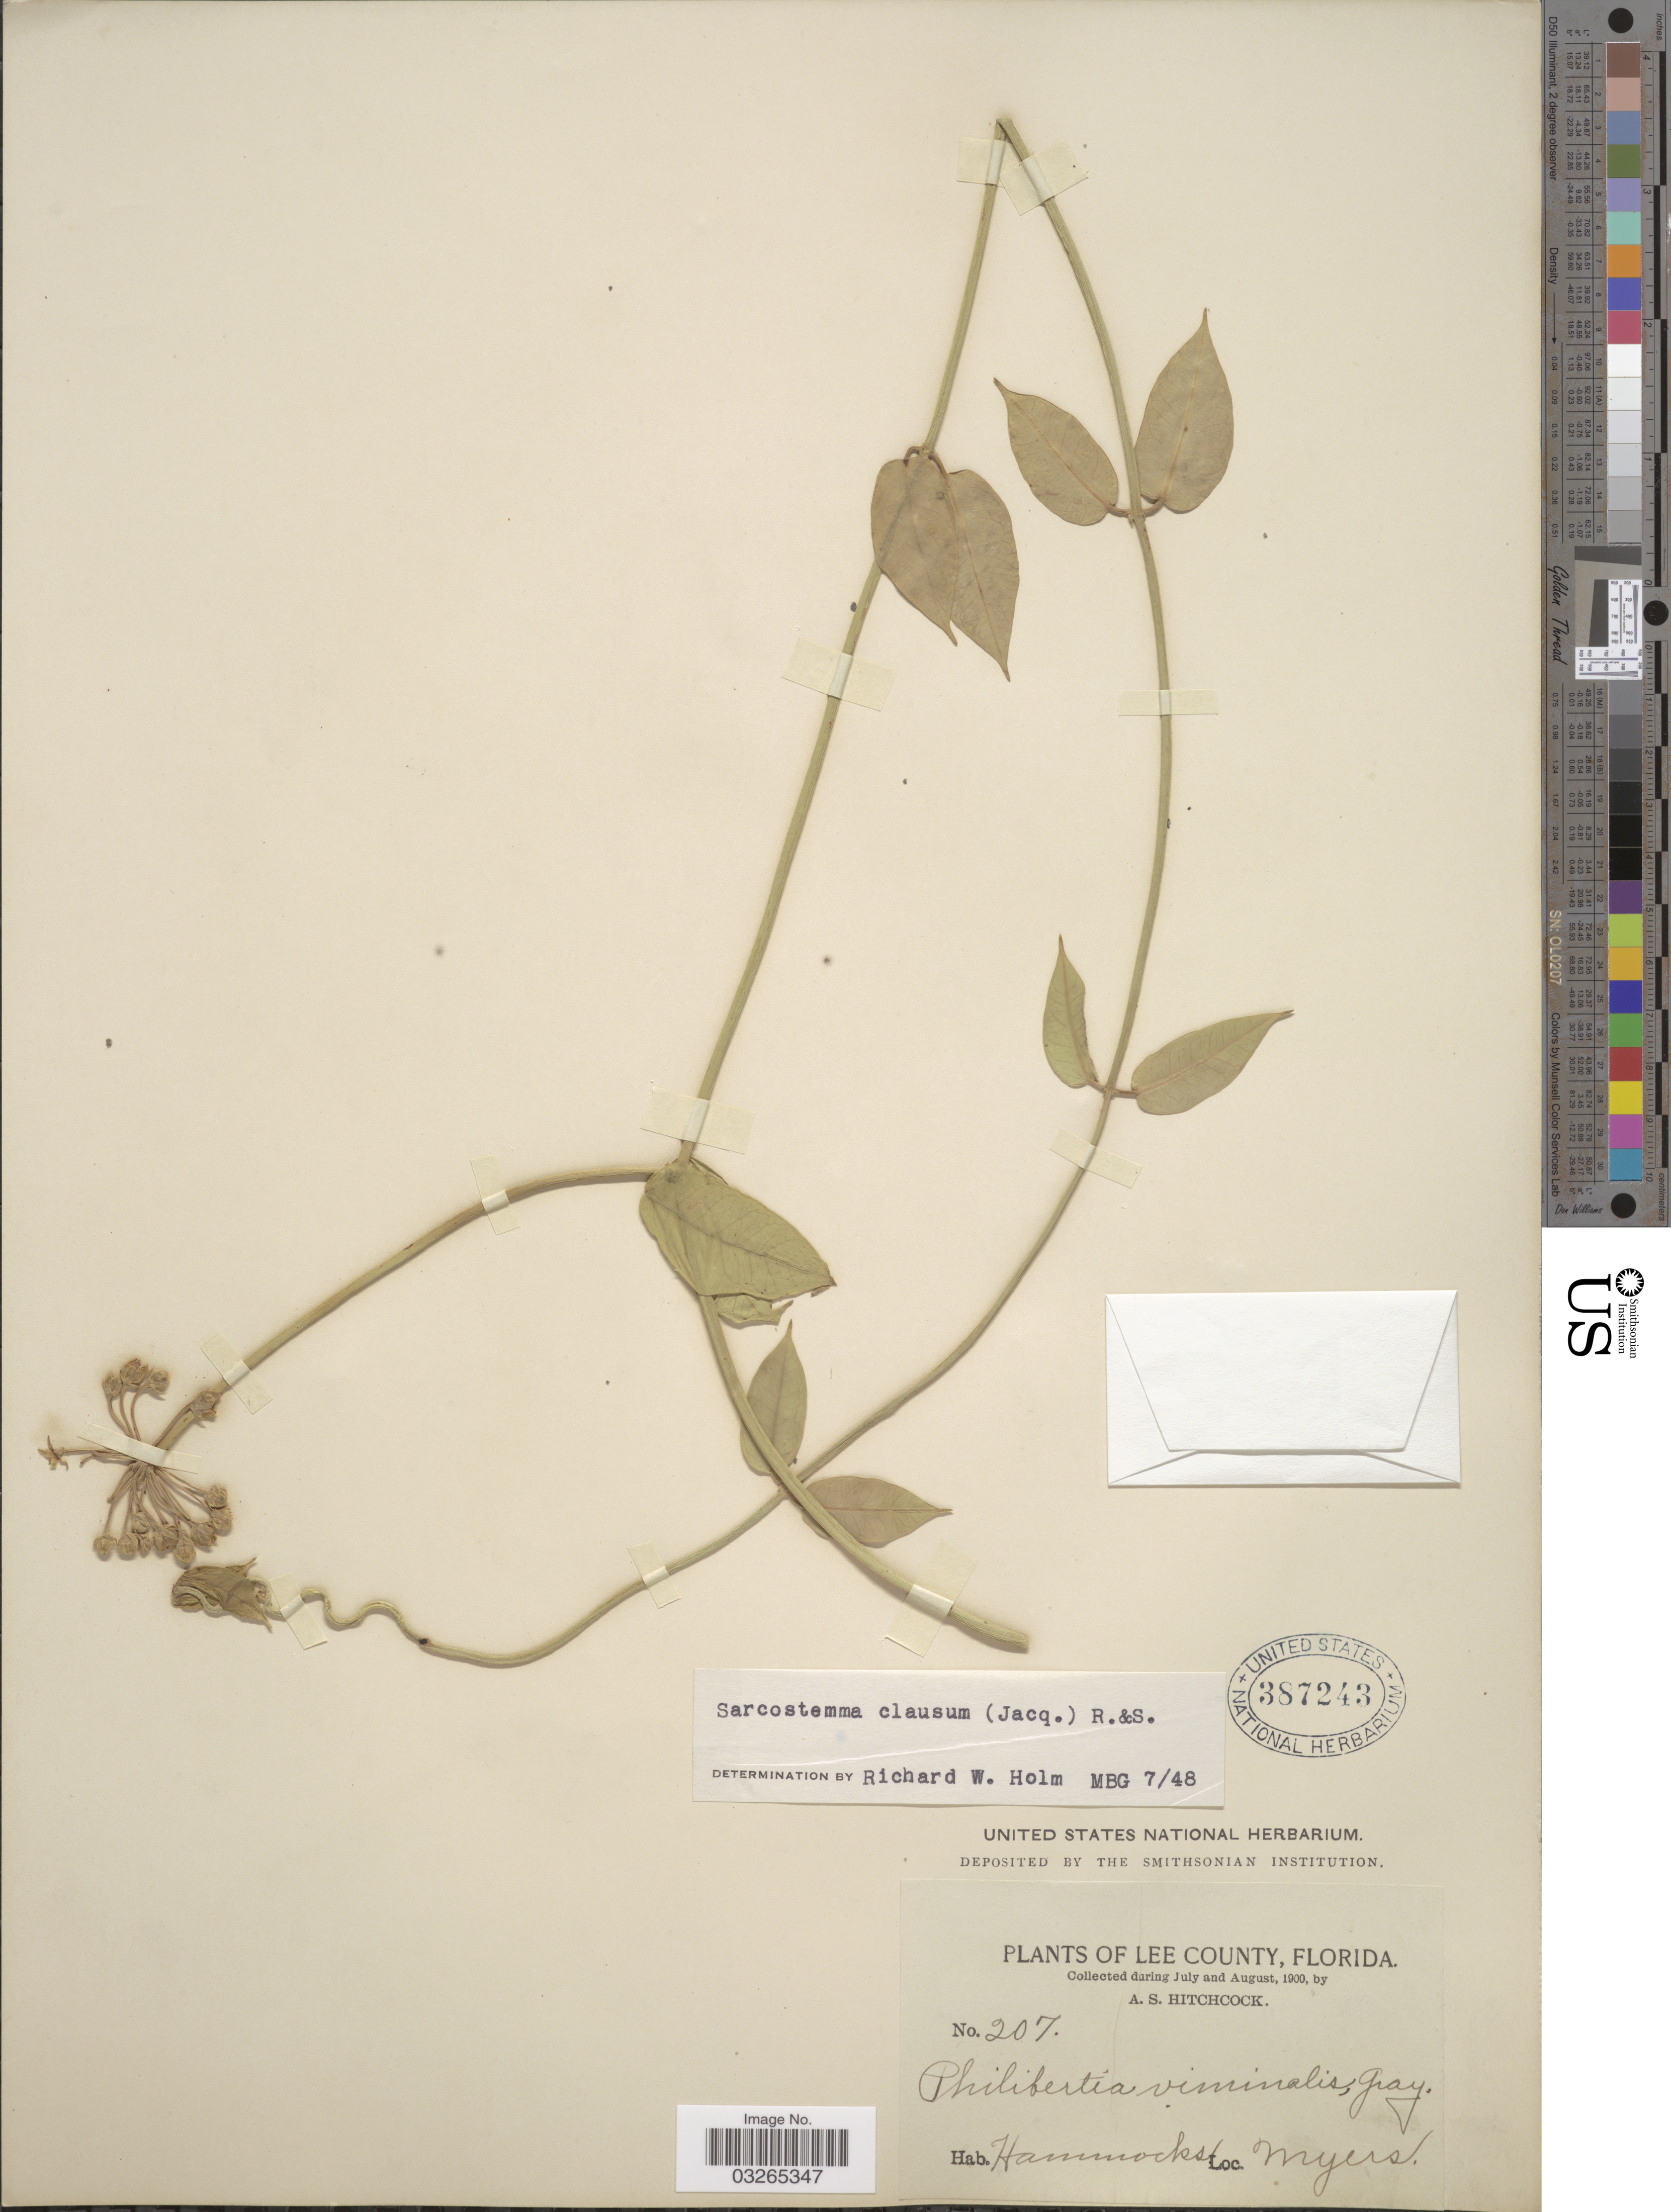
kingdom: Plantae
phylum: Tracheophyta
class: Magnoliopsida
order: Gentianales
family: Apocynaceae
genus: Sarcostemma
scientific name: Sarcostemma clausum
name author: (Jacq.) Schult.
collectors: A. S. Hitchcock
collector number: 207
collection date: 1900-07/1900-08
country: United States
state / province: Florida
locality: Lee County. Hammocks. Myers.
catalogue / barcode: US 387243